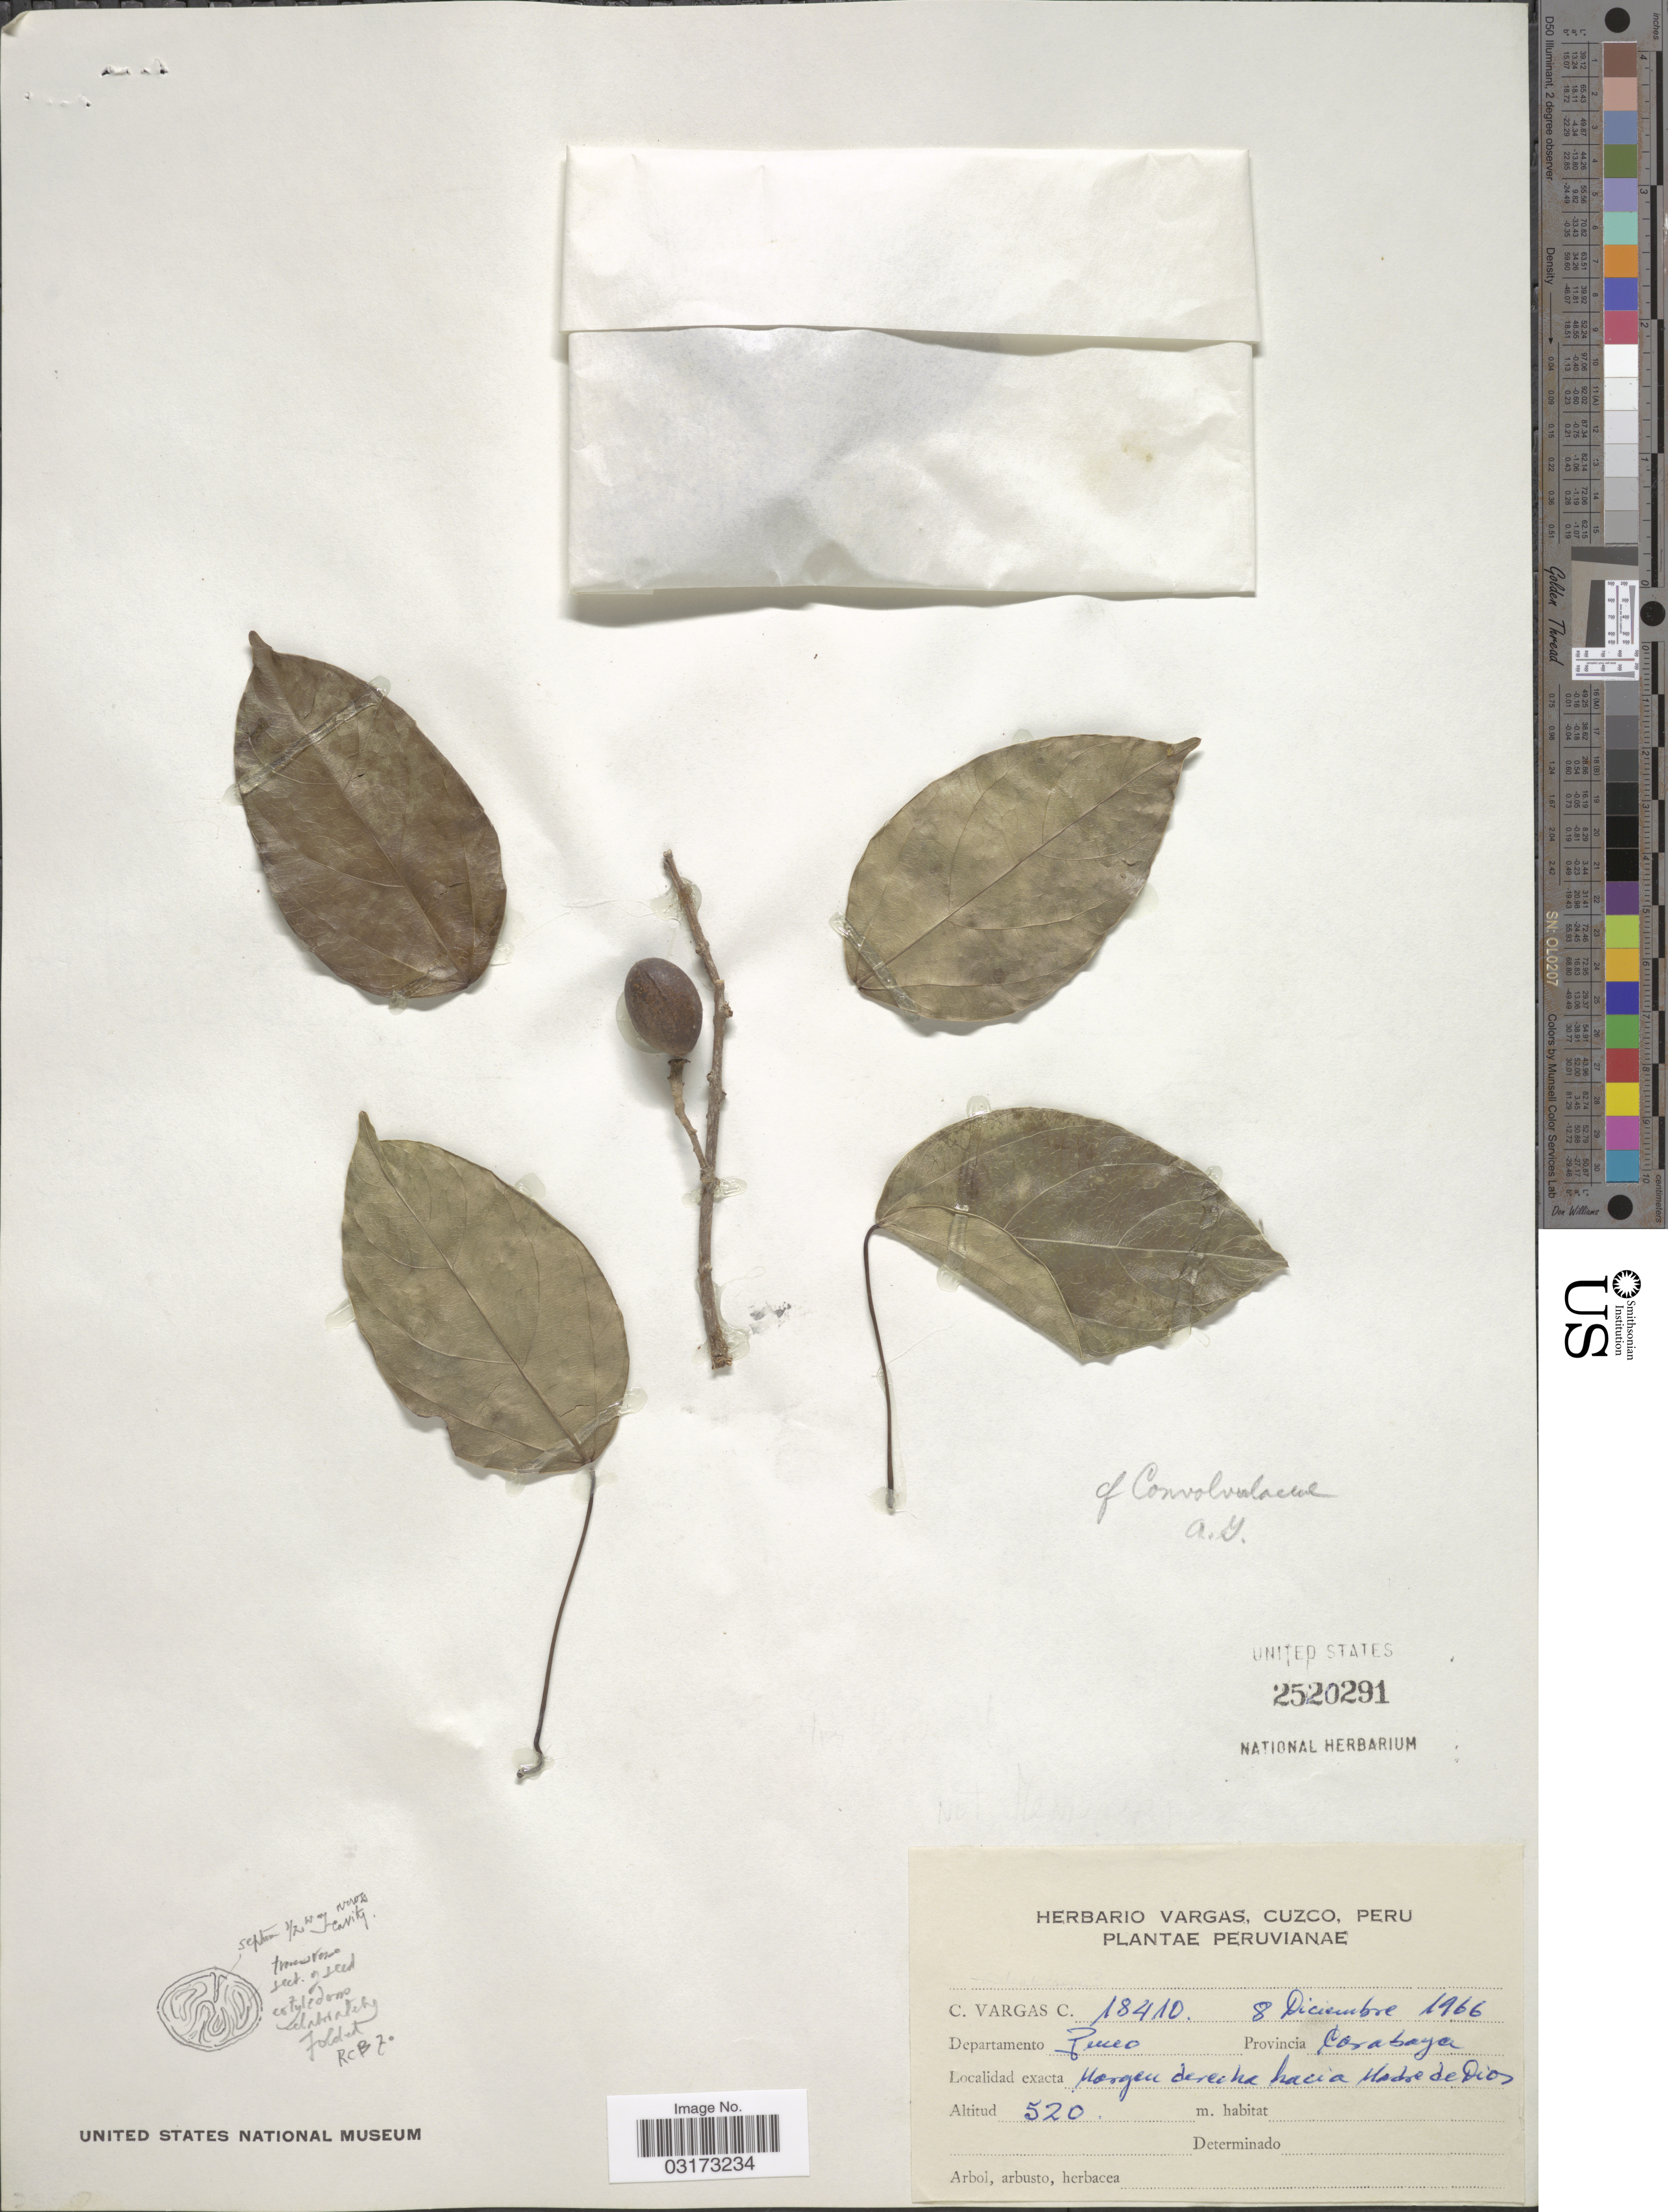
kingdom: Plantae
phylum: Tracheophyta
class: Magnoliopsida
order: Solanales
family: Convolvulaceae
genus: Dicranostyles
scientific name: Dicranostyles sp.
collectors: C. Vargas Calderón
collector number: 18410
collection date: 1966-12-08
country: Peru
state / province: Pasco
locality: Departamento Pasco. Provincia Corabaya. Margem derecha hacia Madre de Dios.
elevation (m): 520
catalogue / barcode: US 2520291